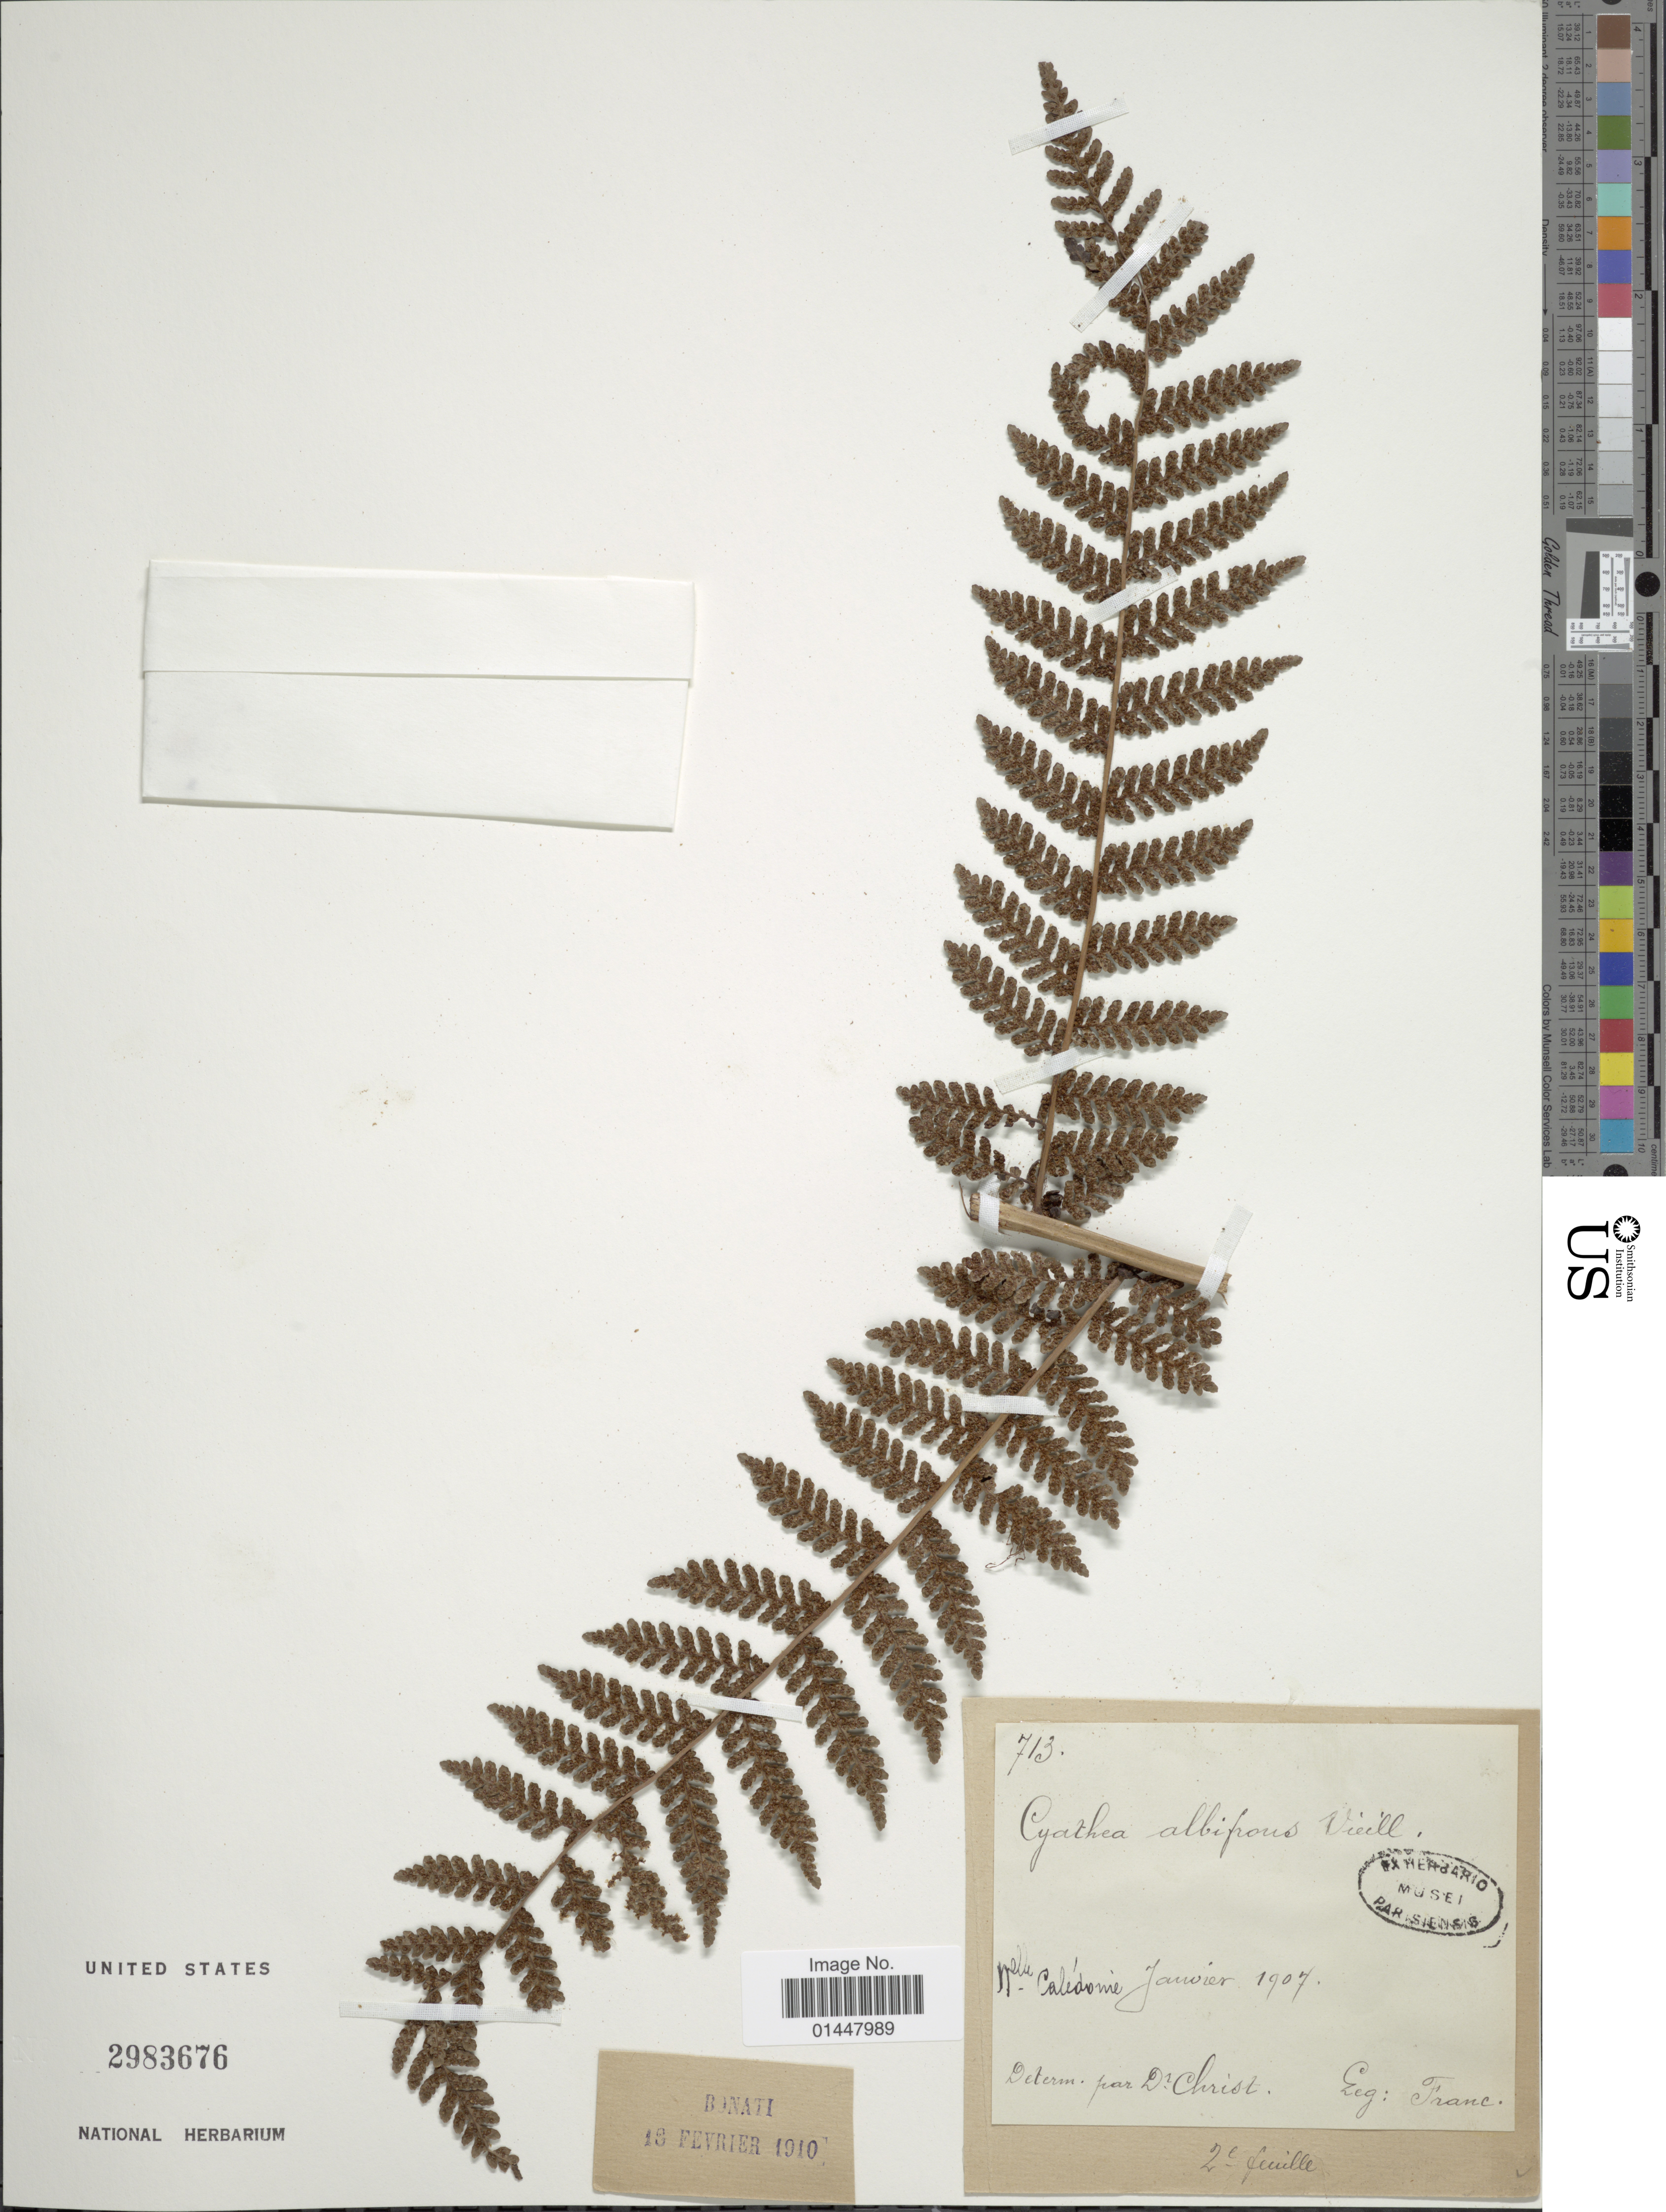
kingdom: Plantae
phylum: Tracheophyta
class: Polypodiopsida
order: Cyatheales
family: Cyatheaceae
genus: Sphaeropteris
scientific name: Sphaeropteris albifrons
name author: (Vieill. ex E. Fourn.) R.M. Tryon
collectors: I. Franc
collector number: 713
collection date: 1907-01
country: New Caledonia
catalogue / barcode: US 2983676